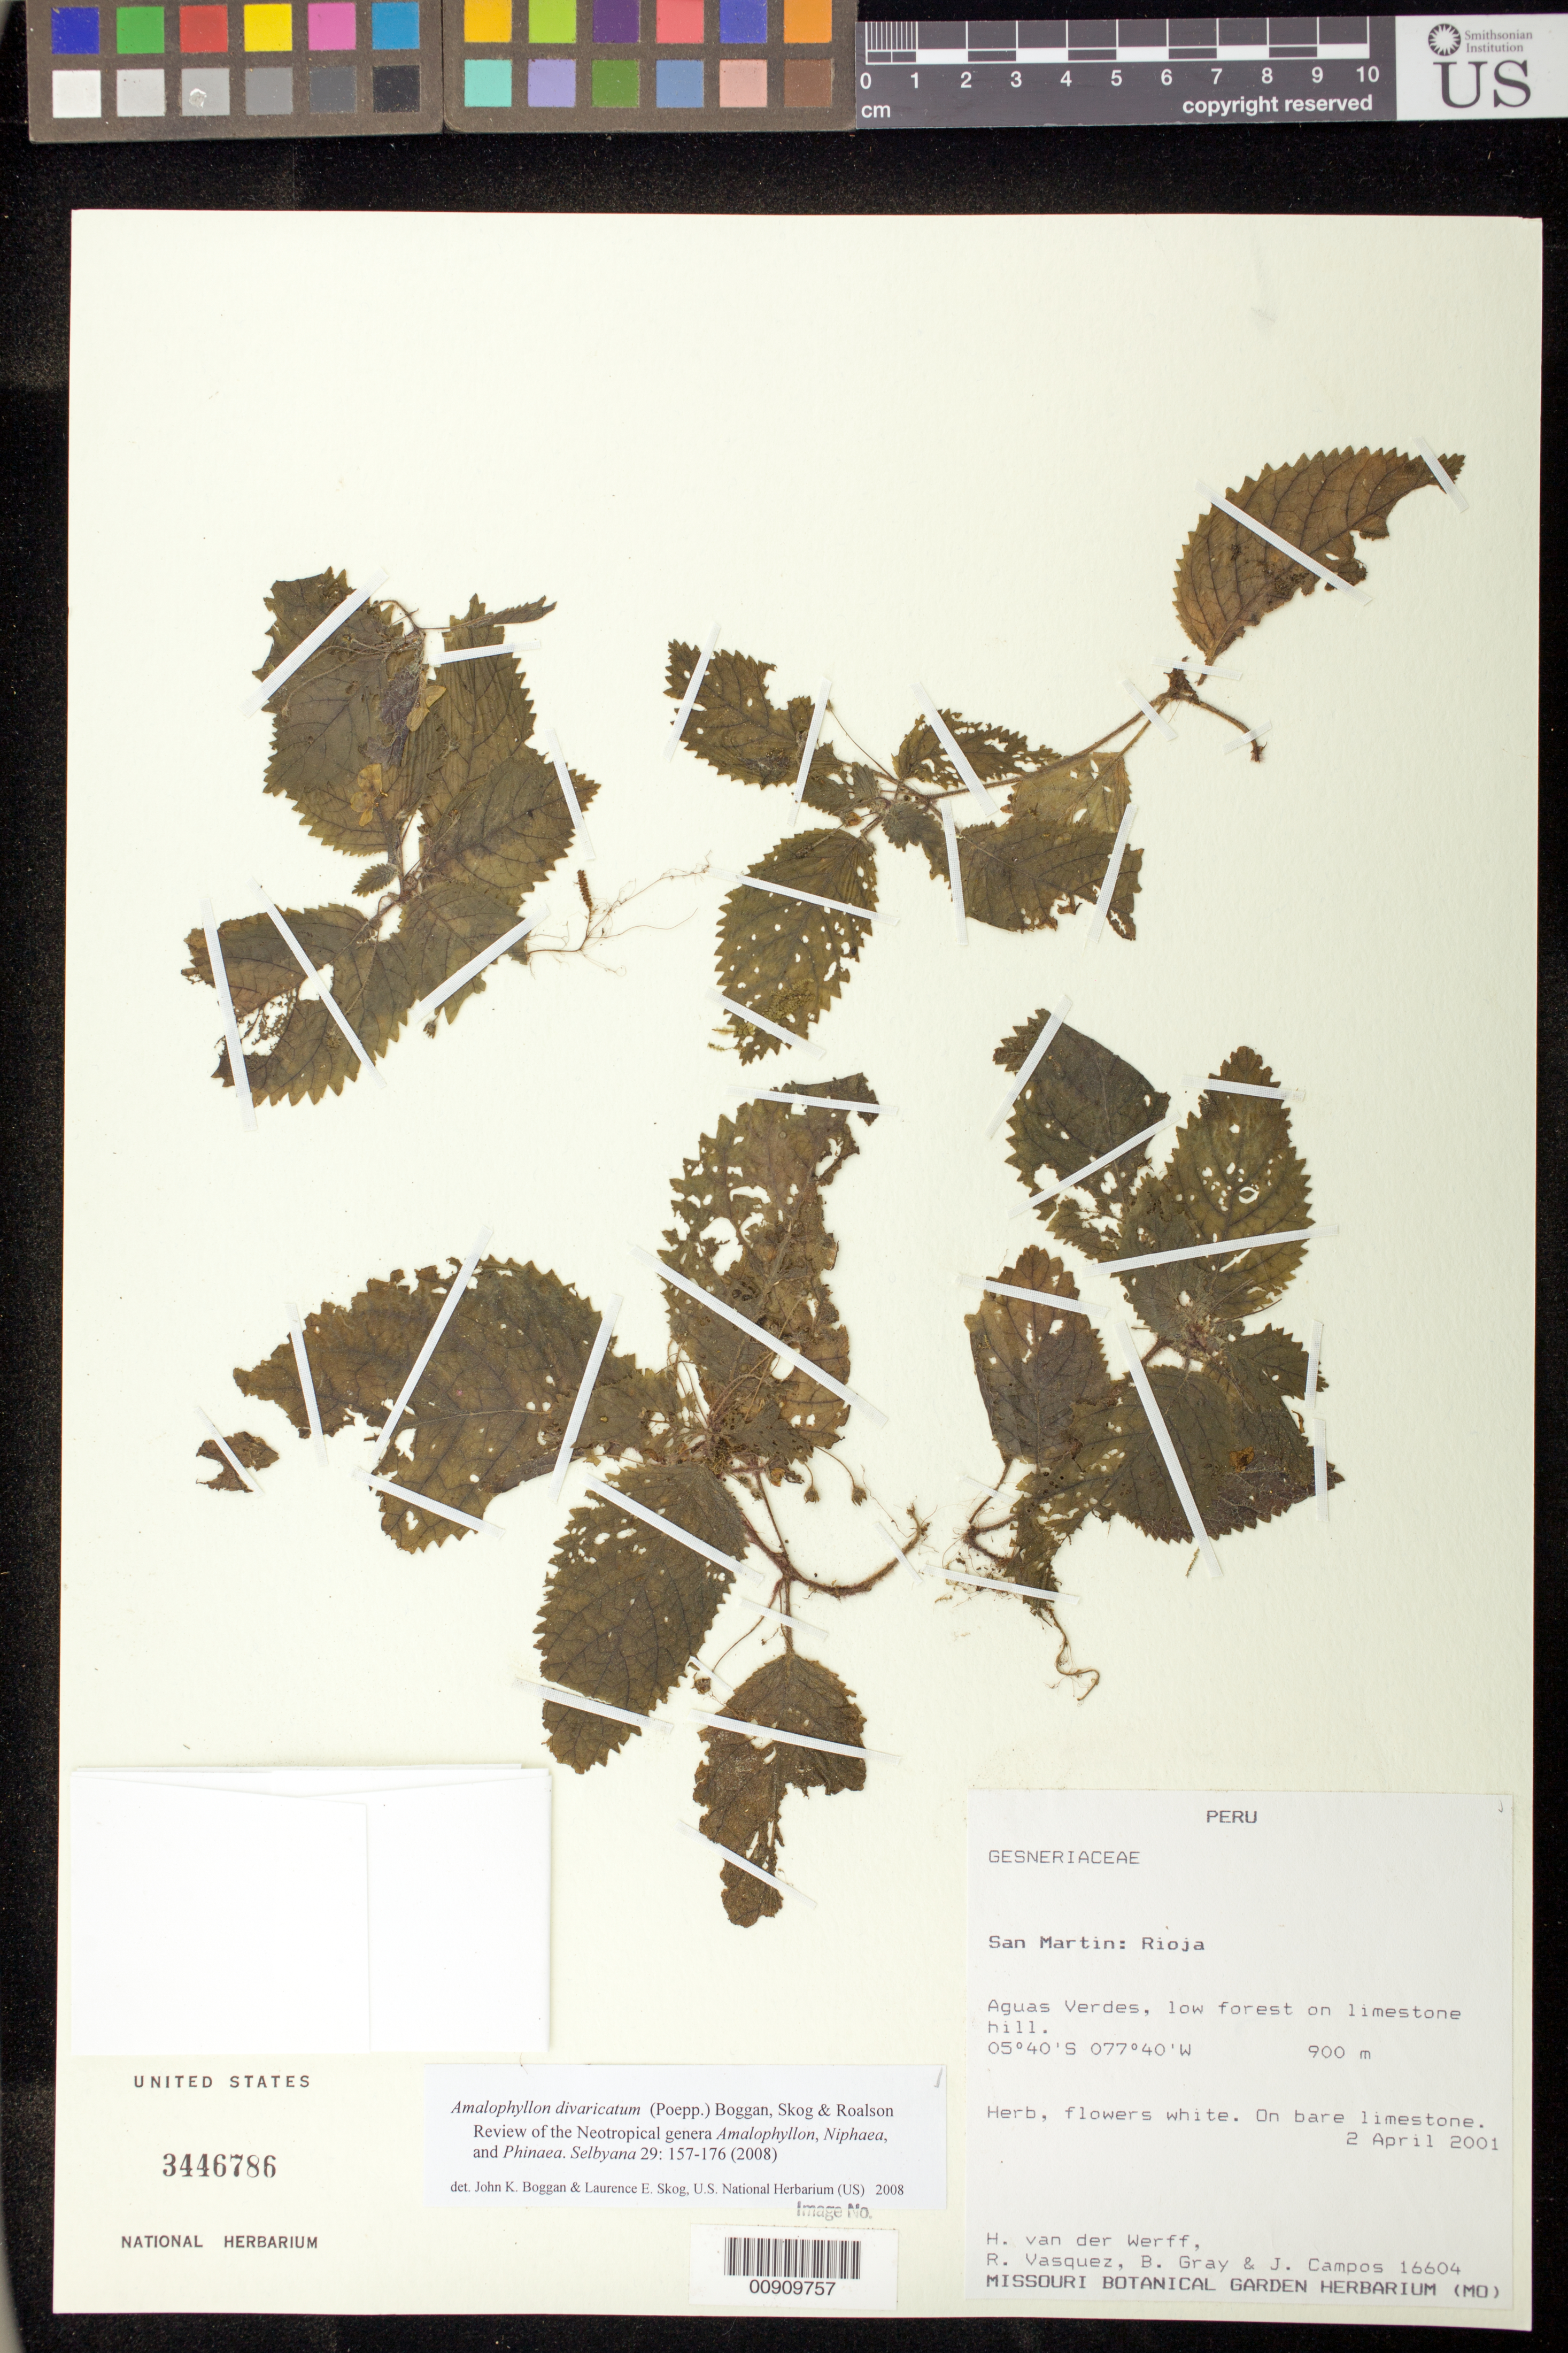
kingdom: Plantae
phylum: Tracheophyta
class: Magnoliopsida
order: Lamiales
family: Gesneriaceae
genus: Amalophyllon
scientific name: Amalophyllon divaricatum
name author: (Poepp.) Boggan et al.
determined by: Boggan, J. K.; Skog, L. E.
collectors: H. van der Werff, R. Vásquez, B. Gray & J. Campos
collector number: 16604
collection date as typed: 02 Apr 2001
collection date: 2001-04-02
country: Peru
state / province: San Martín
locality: San Martin: Rioja. Agua Verdes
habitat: Low forest on limestone hill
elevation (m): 900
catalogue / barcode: US 3446786